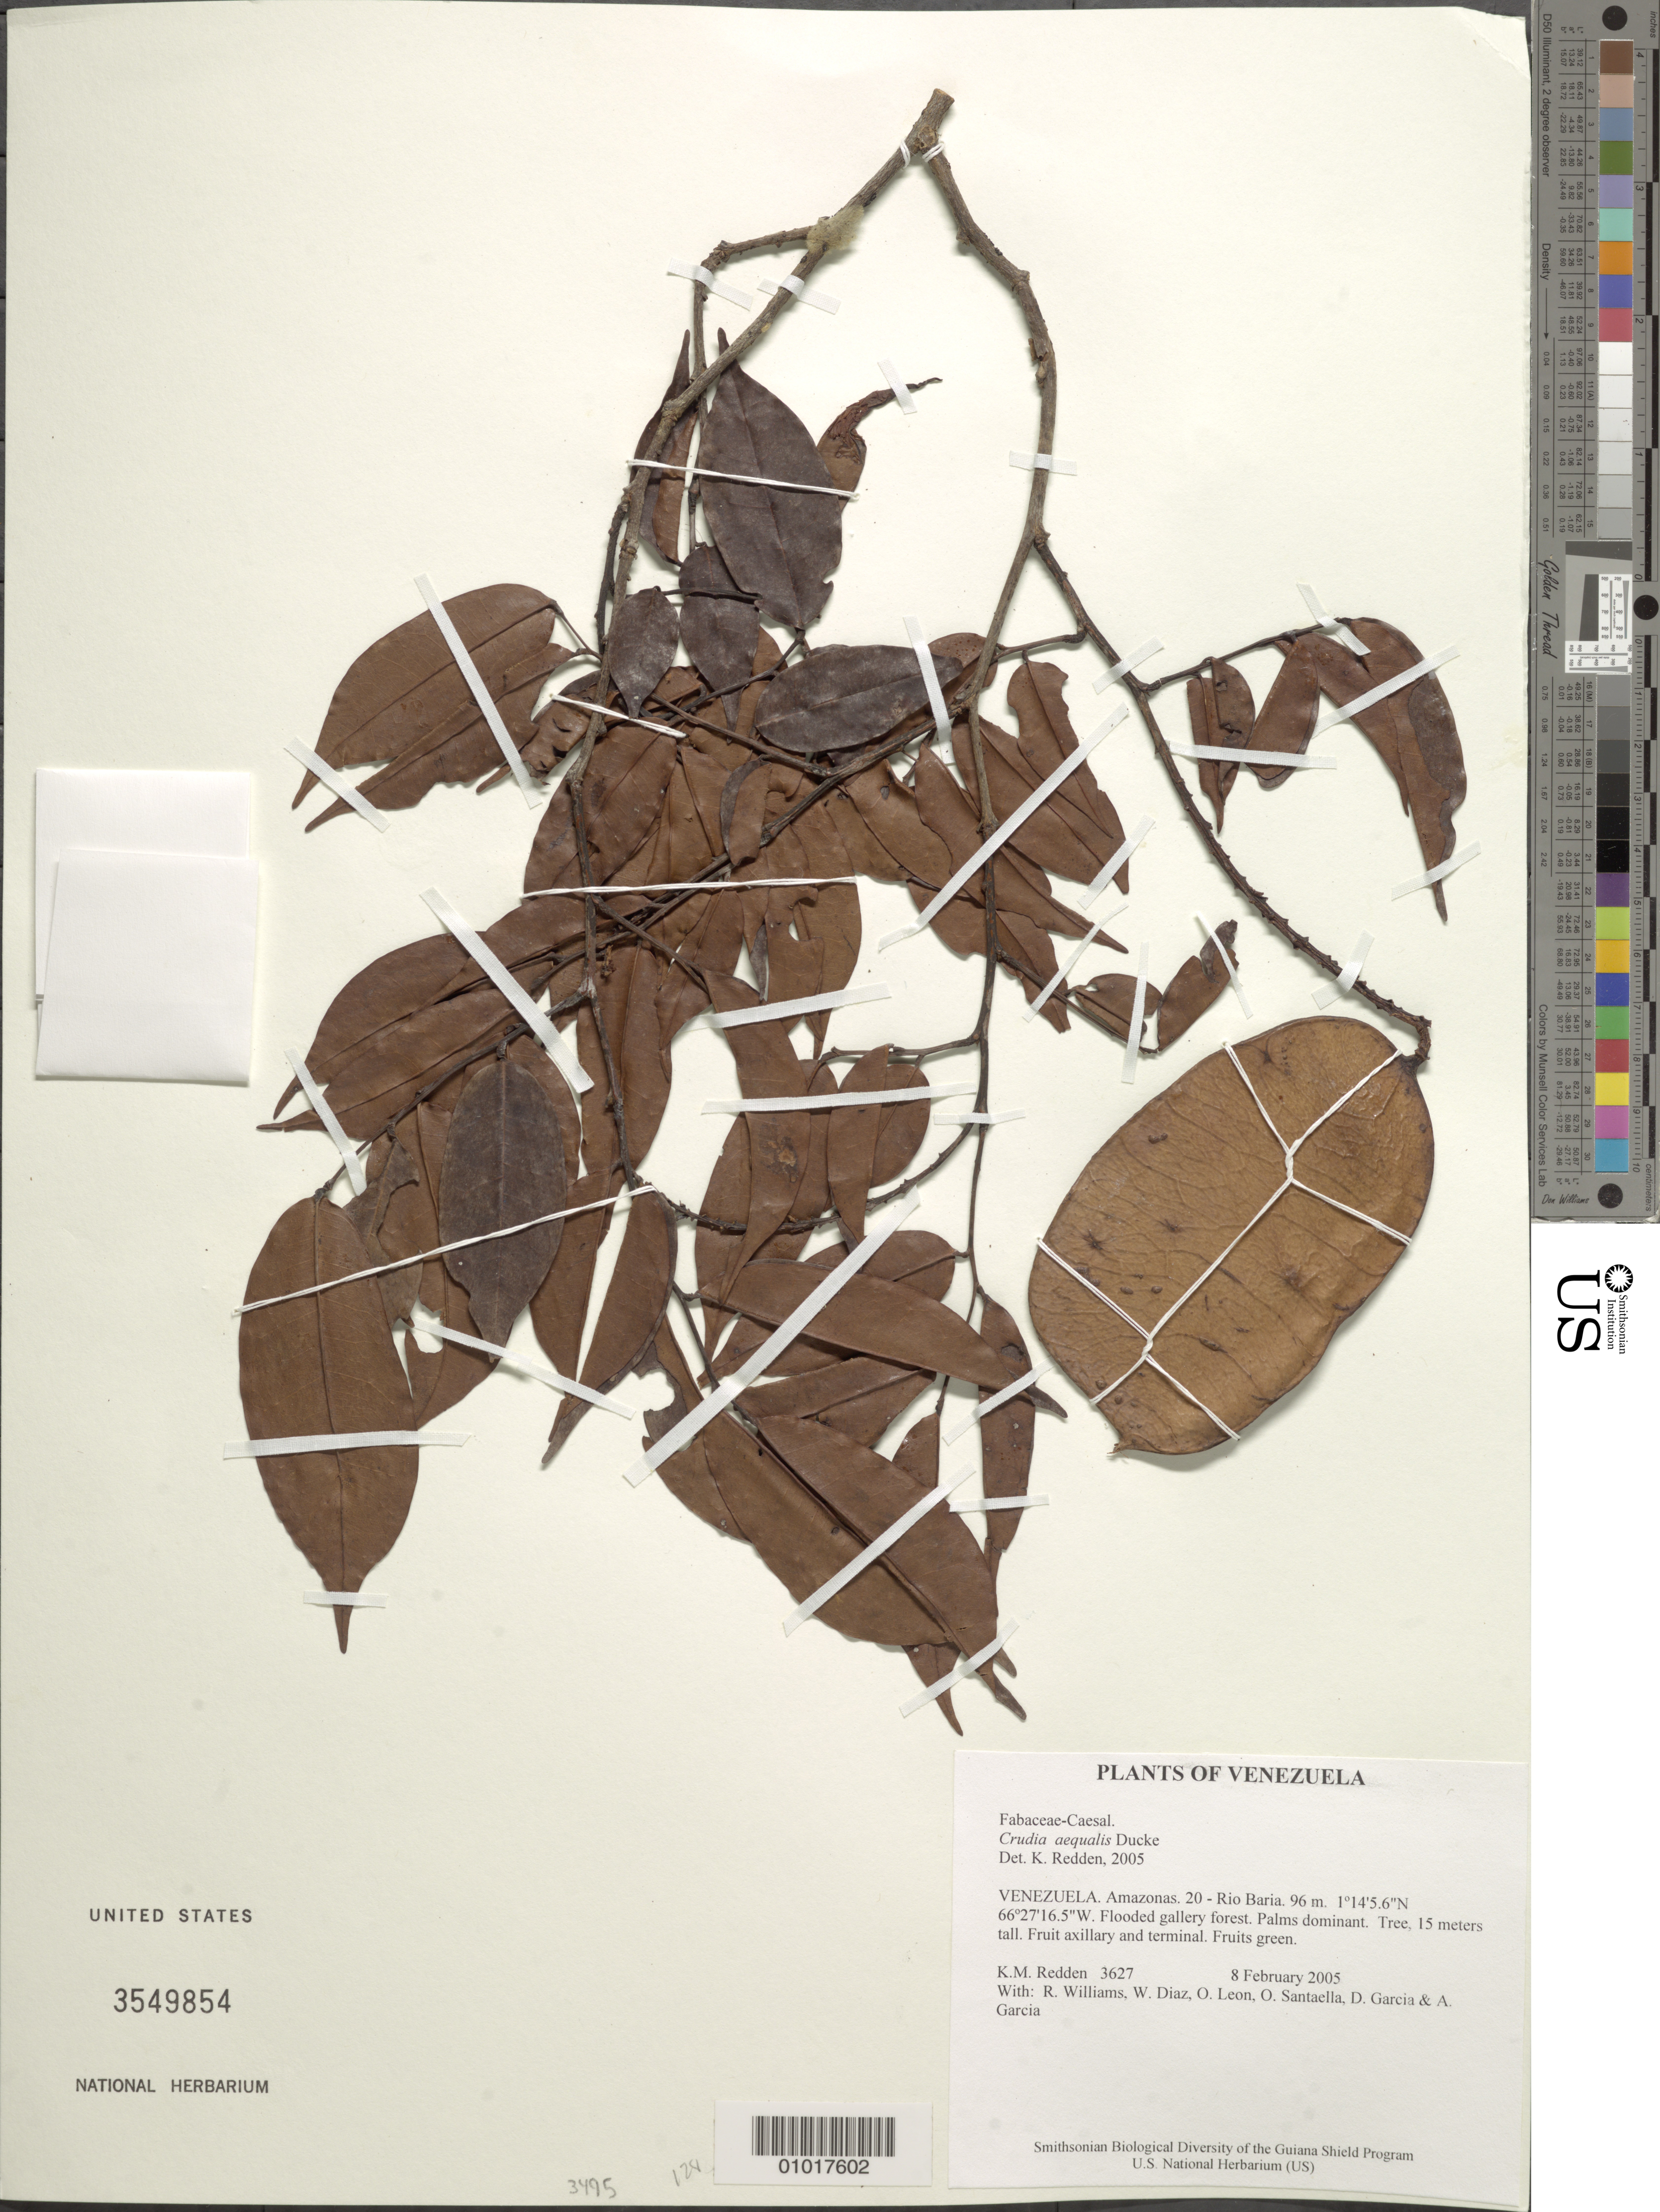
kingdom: Plantae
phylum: Tracheophyta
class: Magnoliopsida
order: Fabales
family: Fabaceae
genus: Crudia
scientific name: Crudia aequalis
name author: Ducke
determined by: Redden, K. M.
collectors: K. M. Redden, R. Williams, W. Díaz P., O. León, O. Santaella, D. Garcia & A. Garcia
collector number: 3627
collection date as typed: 8 February 2005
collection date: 2005-02-08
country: Venezuela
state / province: Amazonas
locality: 20 - Rio Baria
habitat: Flooded gallery forest. Palms dominant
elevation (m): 96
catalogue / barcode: US 3549854